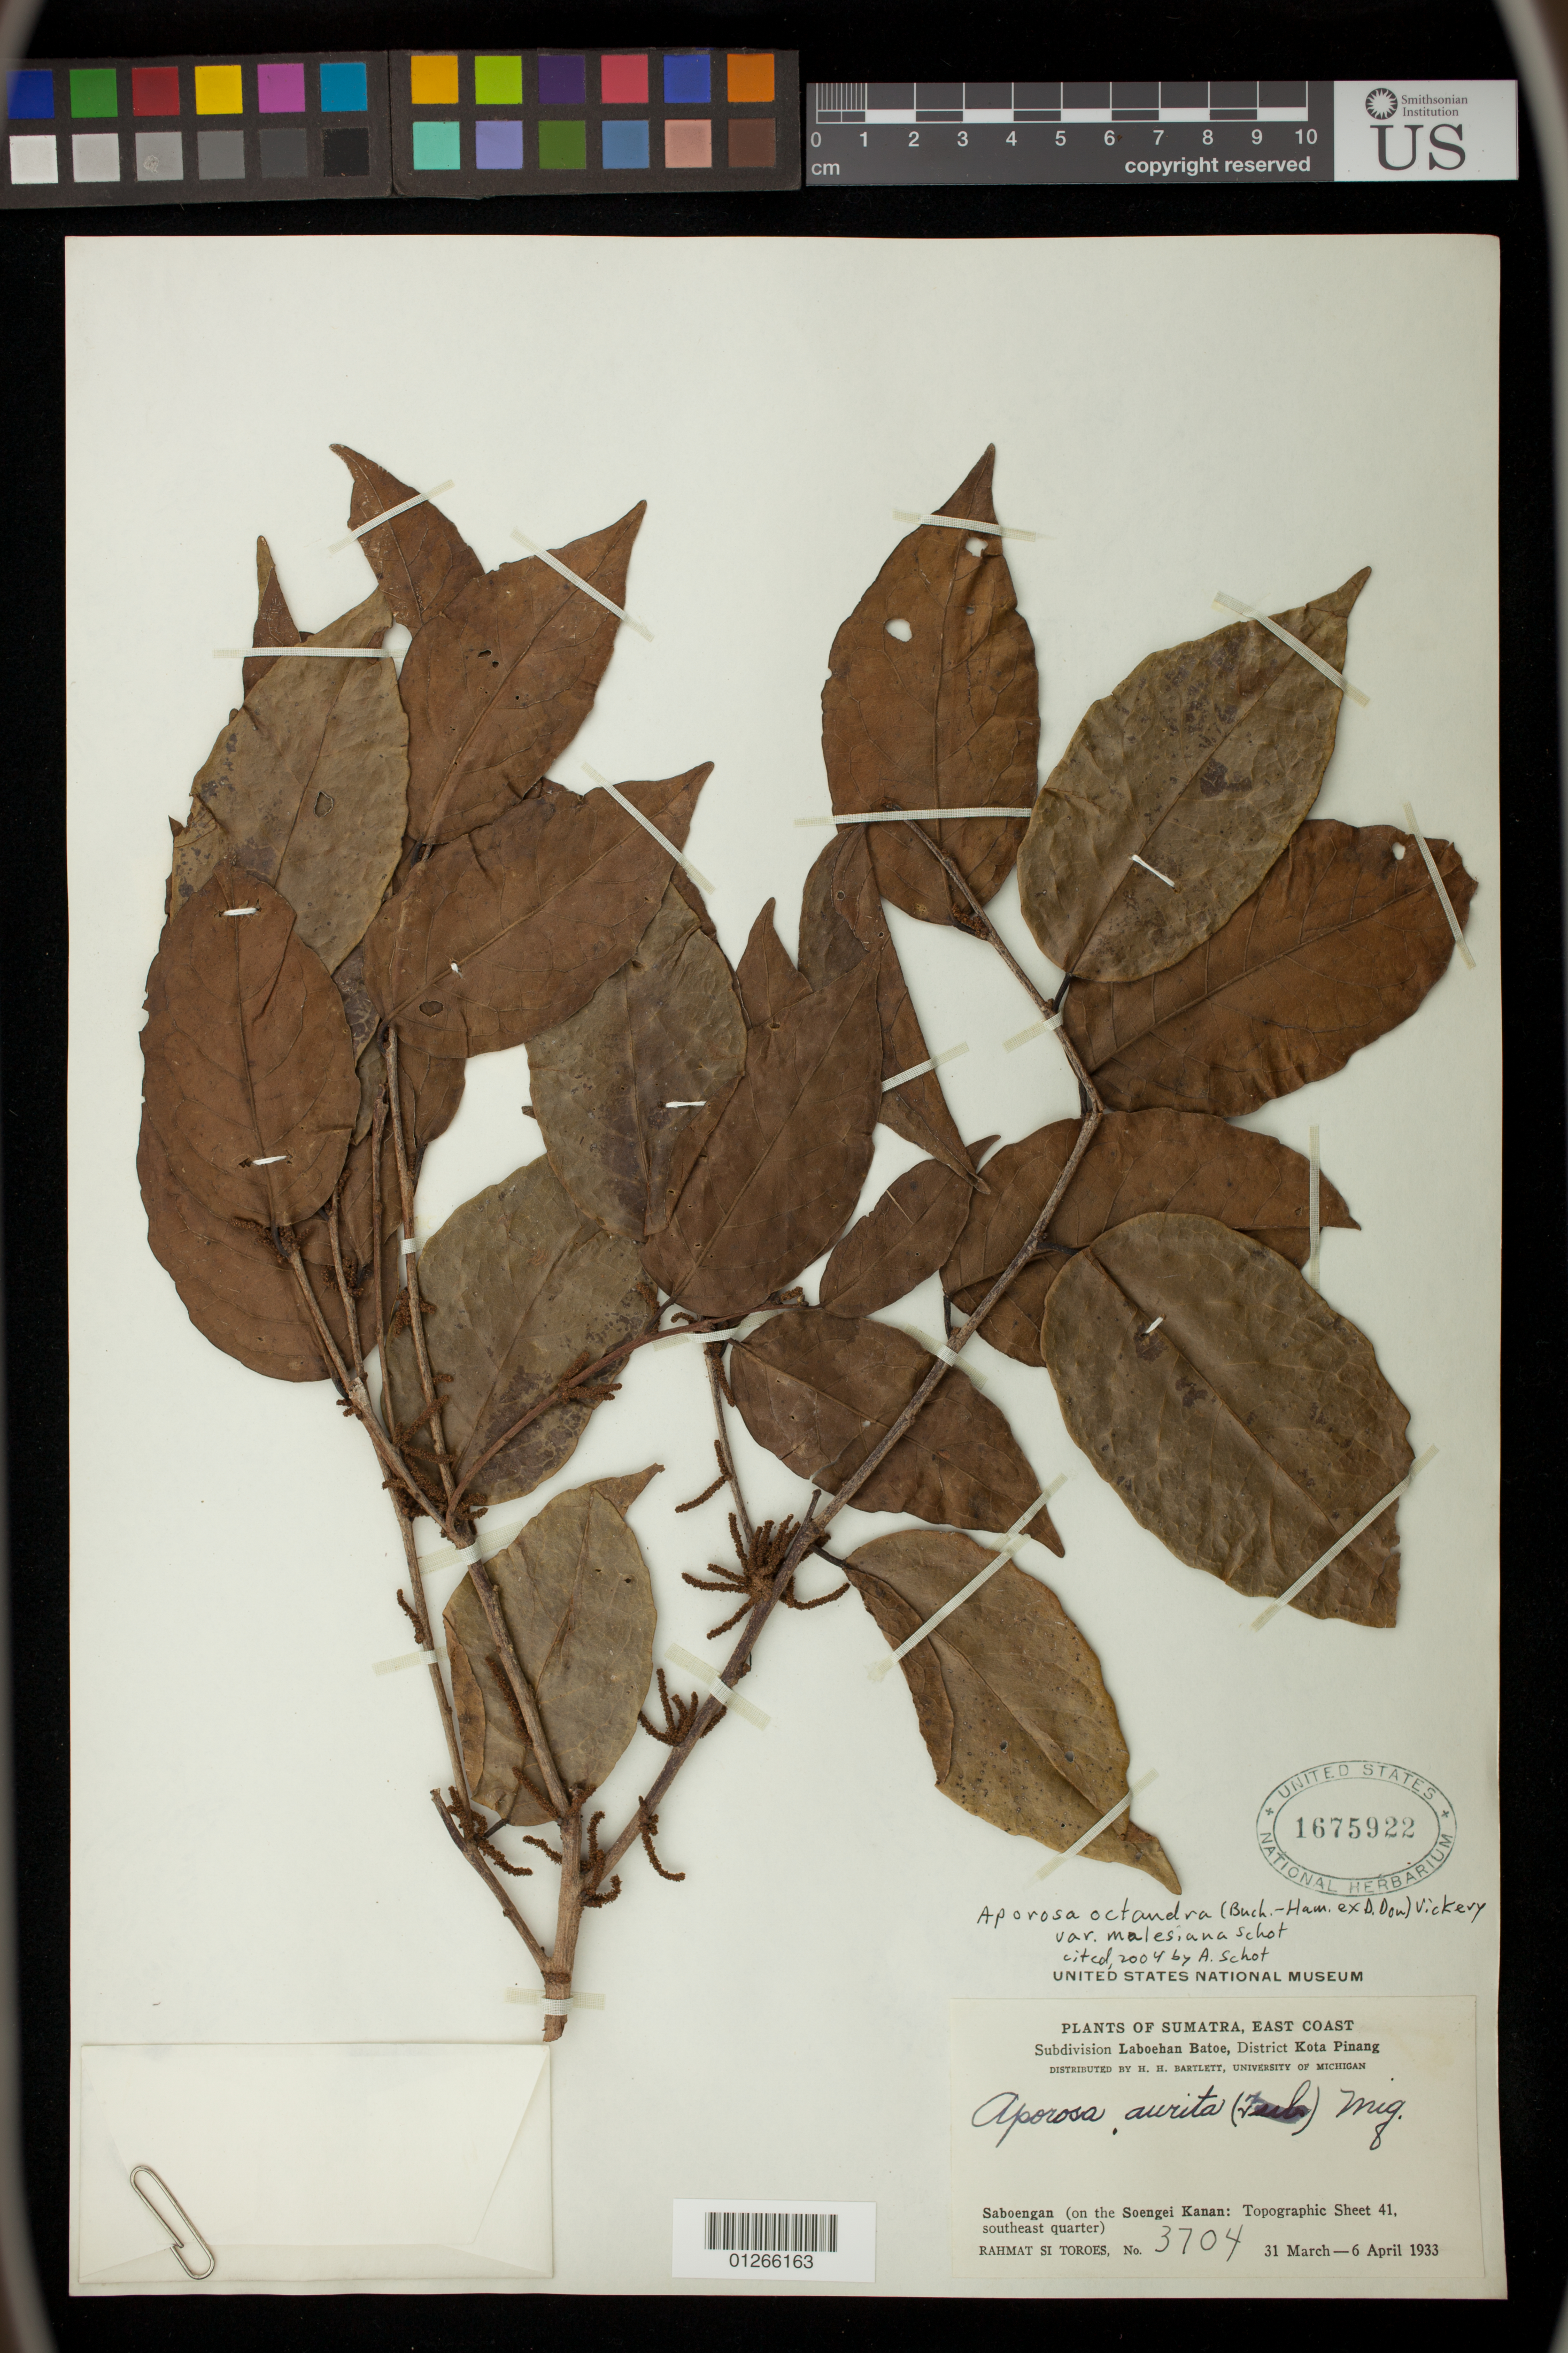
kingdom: Plantae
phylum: Tracheophyta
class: Magnoliopsida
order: Malpighiales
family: Phyllanthaceae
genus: Aporosa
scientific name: Aporosa octandra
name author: (Buch.-Ham. & D. Don) Vickery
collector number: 3704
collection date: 1933-03-31/1933-04-06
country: Indonesia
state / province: Sumatra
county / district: Sumatera Utara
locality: Sumatra, East Coast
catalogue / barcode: US 1675922